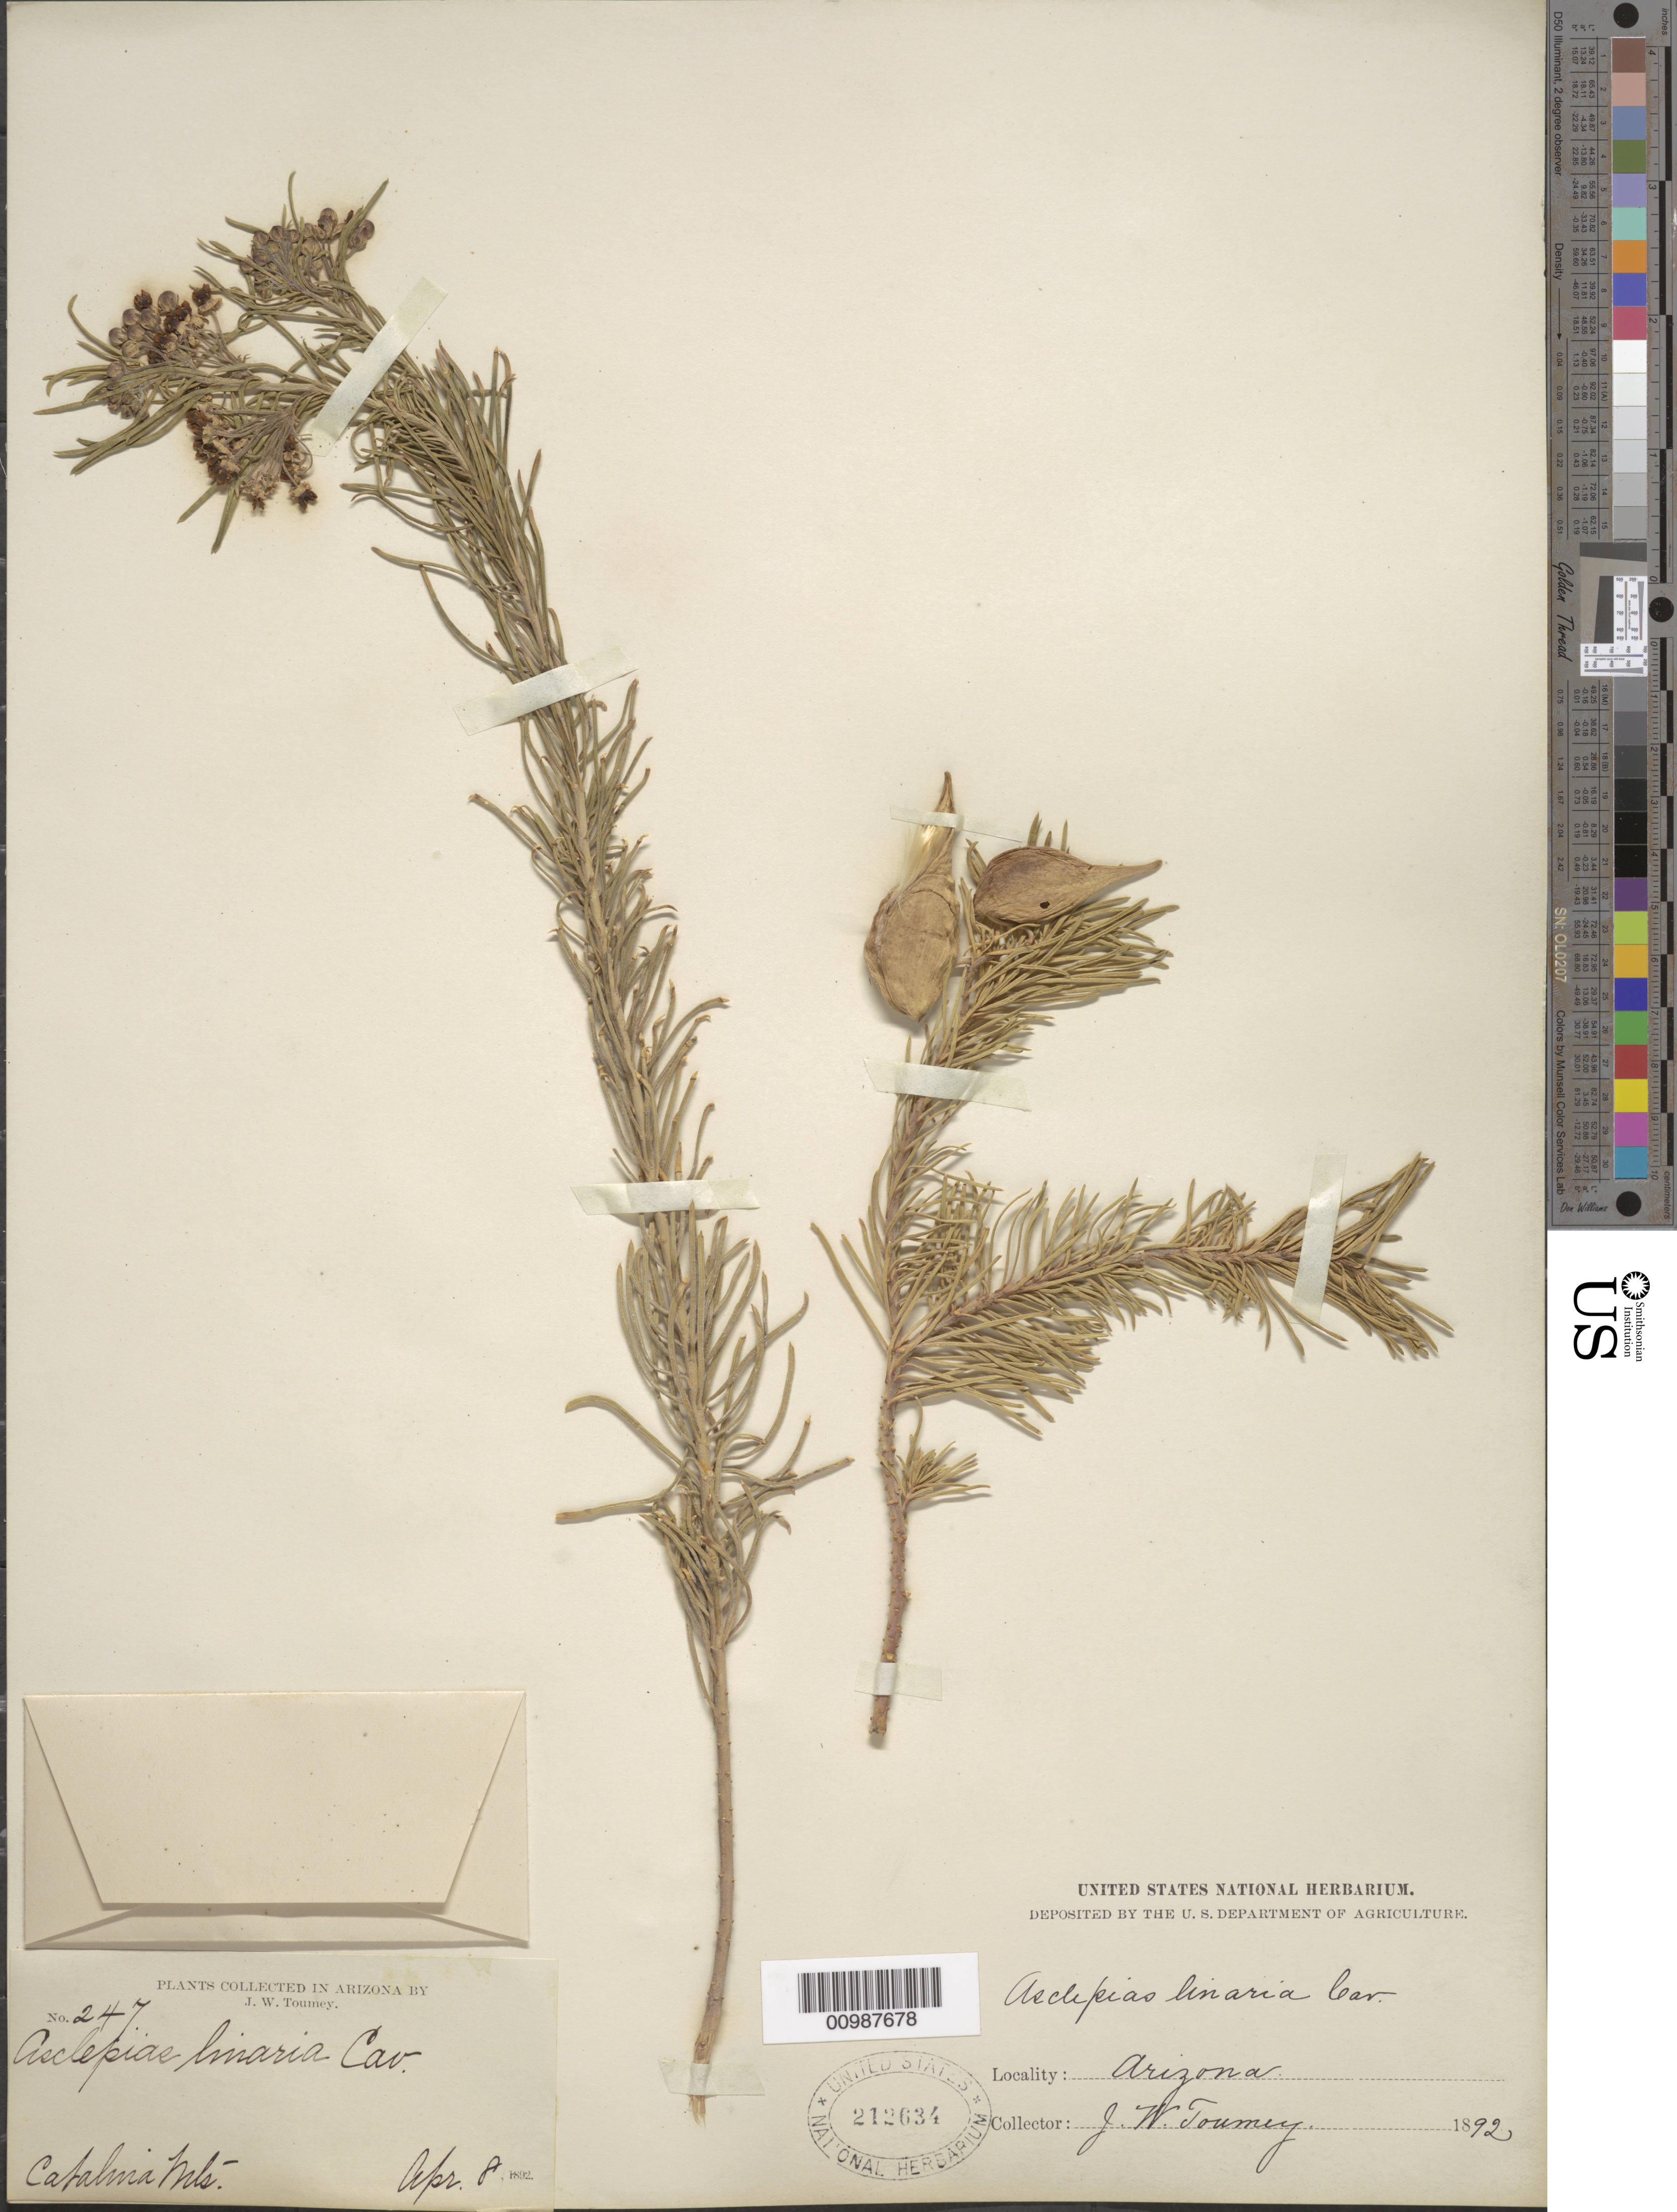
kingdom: Plantae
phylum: Tracheophyta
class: Magnoliopsida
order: Gentianales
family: Apocynaceae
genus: Asclepias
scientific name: Asclepias linaria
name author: Cav.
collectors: J. W. Toumey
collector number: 247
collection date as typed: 08 Apr 1892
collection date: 1892-04-08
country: United States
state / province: Arizona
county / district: Pima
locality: Catalina Mountains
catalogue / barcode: US 212634